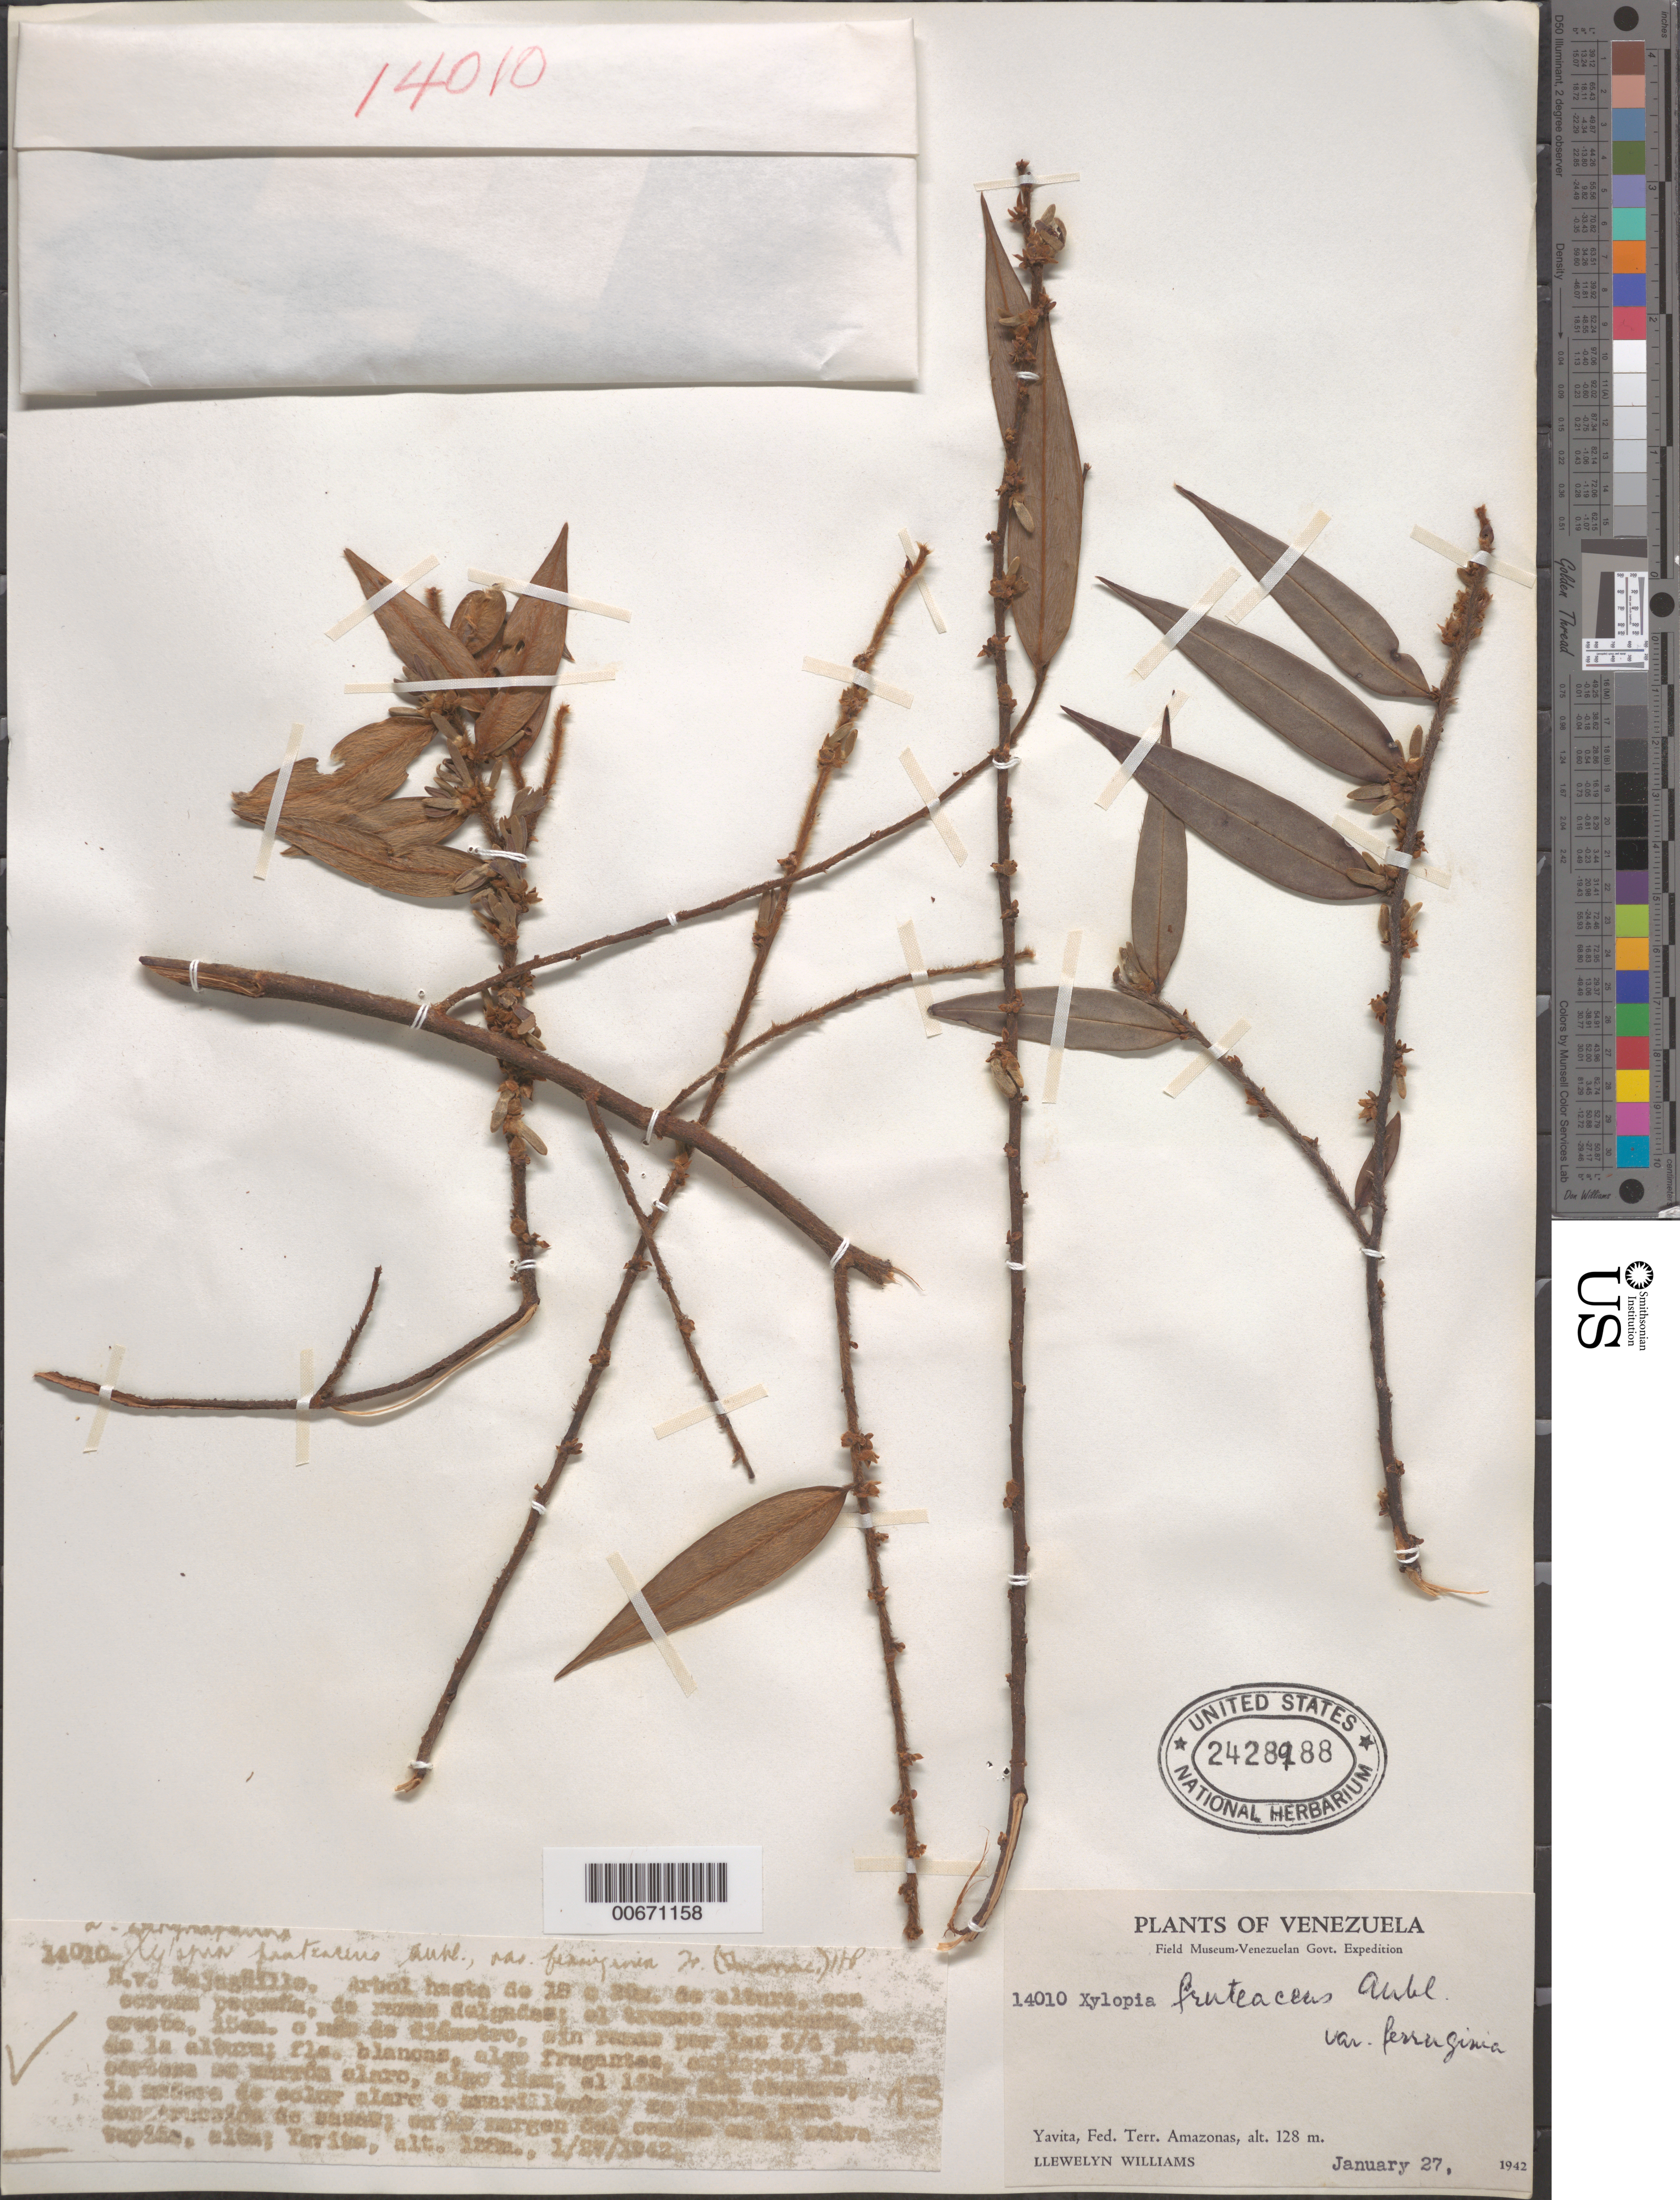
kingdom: Plantae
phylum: Tracheophyta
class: Magnoliopsida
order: Magnoliales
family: Annonaceae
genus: Xylopia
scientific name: Xylopia frutescens var. ferruginea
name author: R.E. Fr.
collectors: Ll. Williams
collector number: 14010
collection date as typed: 27-Jan-42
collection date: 1942-01-27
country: Venezuela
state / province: Amazonas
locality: Yavita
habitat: Edge of forest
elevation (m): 128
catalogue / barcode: US 2428988